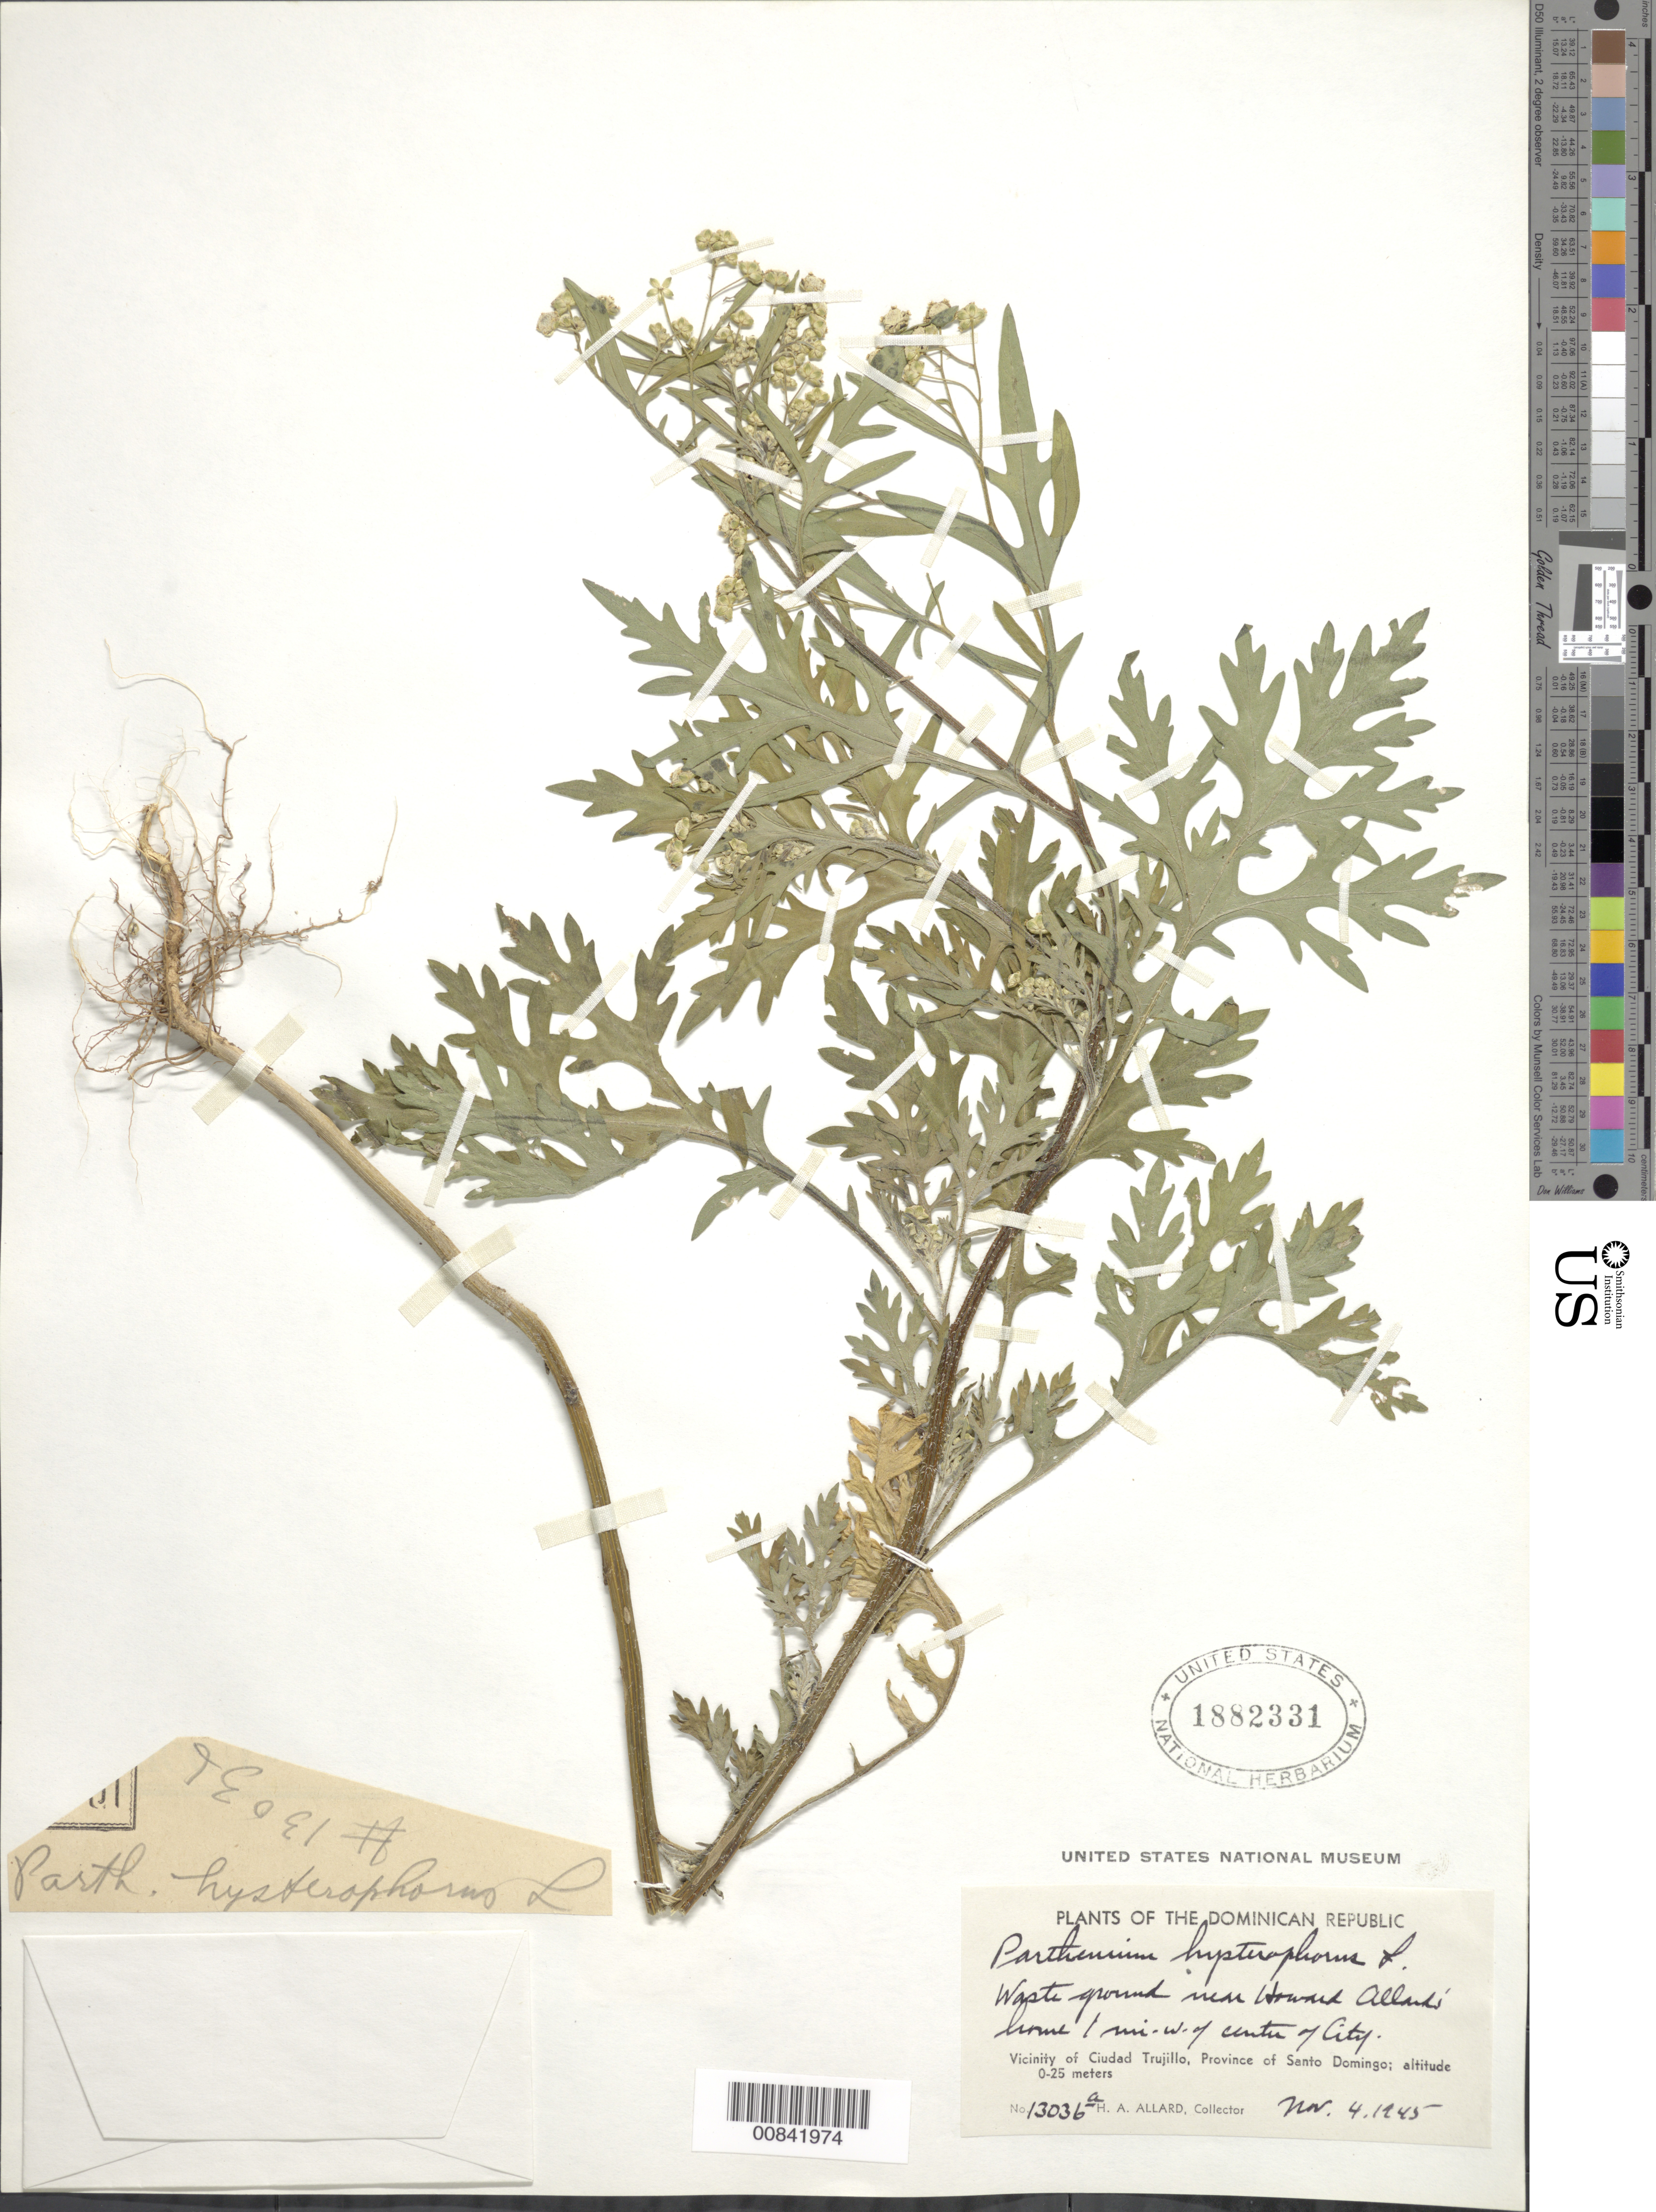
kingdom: Plantae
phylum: Tracheophyta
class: Magnoliopsida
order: Asterales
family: Asteraceae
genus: Parthenium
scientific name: Parthenium hysterophorus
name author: L.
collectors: H. A. Allard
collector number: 13036A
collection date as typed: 04 Nov 1945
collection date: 1945-11-04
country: Dominican Republic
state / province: Distrito Nacional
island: Hispaniola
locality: Vicinity of Santo Domingo City, near Howard Allard's home 1 mile W of center of city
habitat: Waste ground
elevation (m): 0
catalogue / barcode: US 1882331